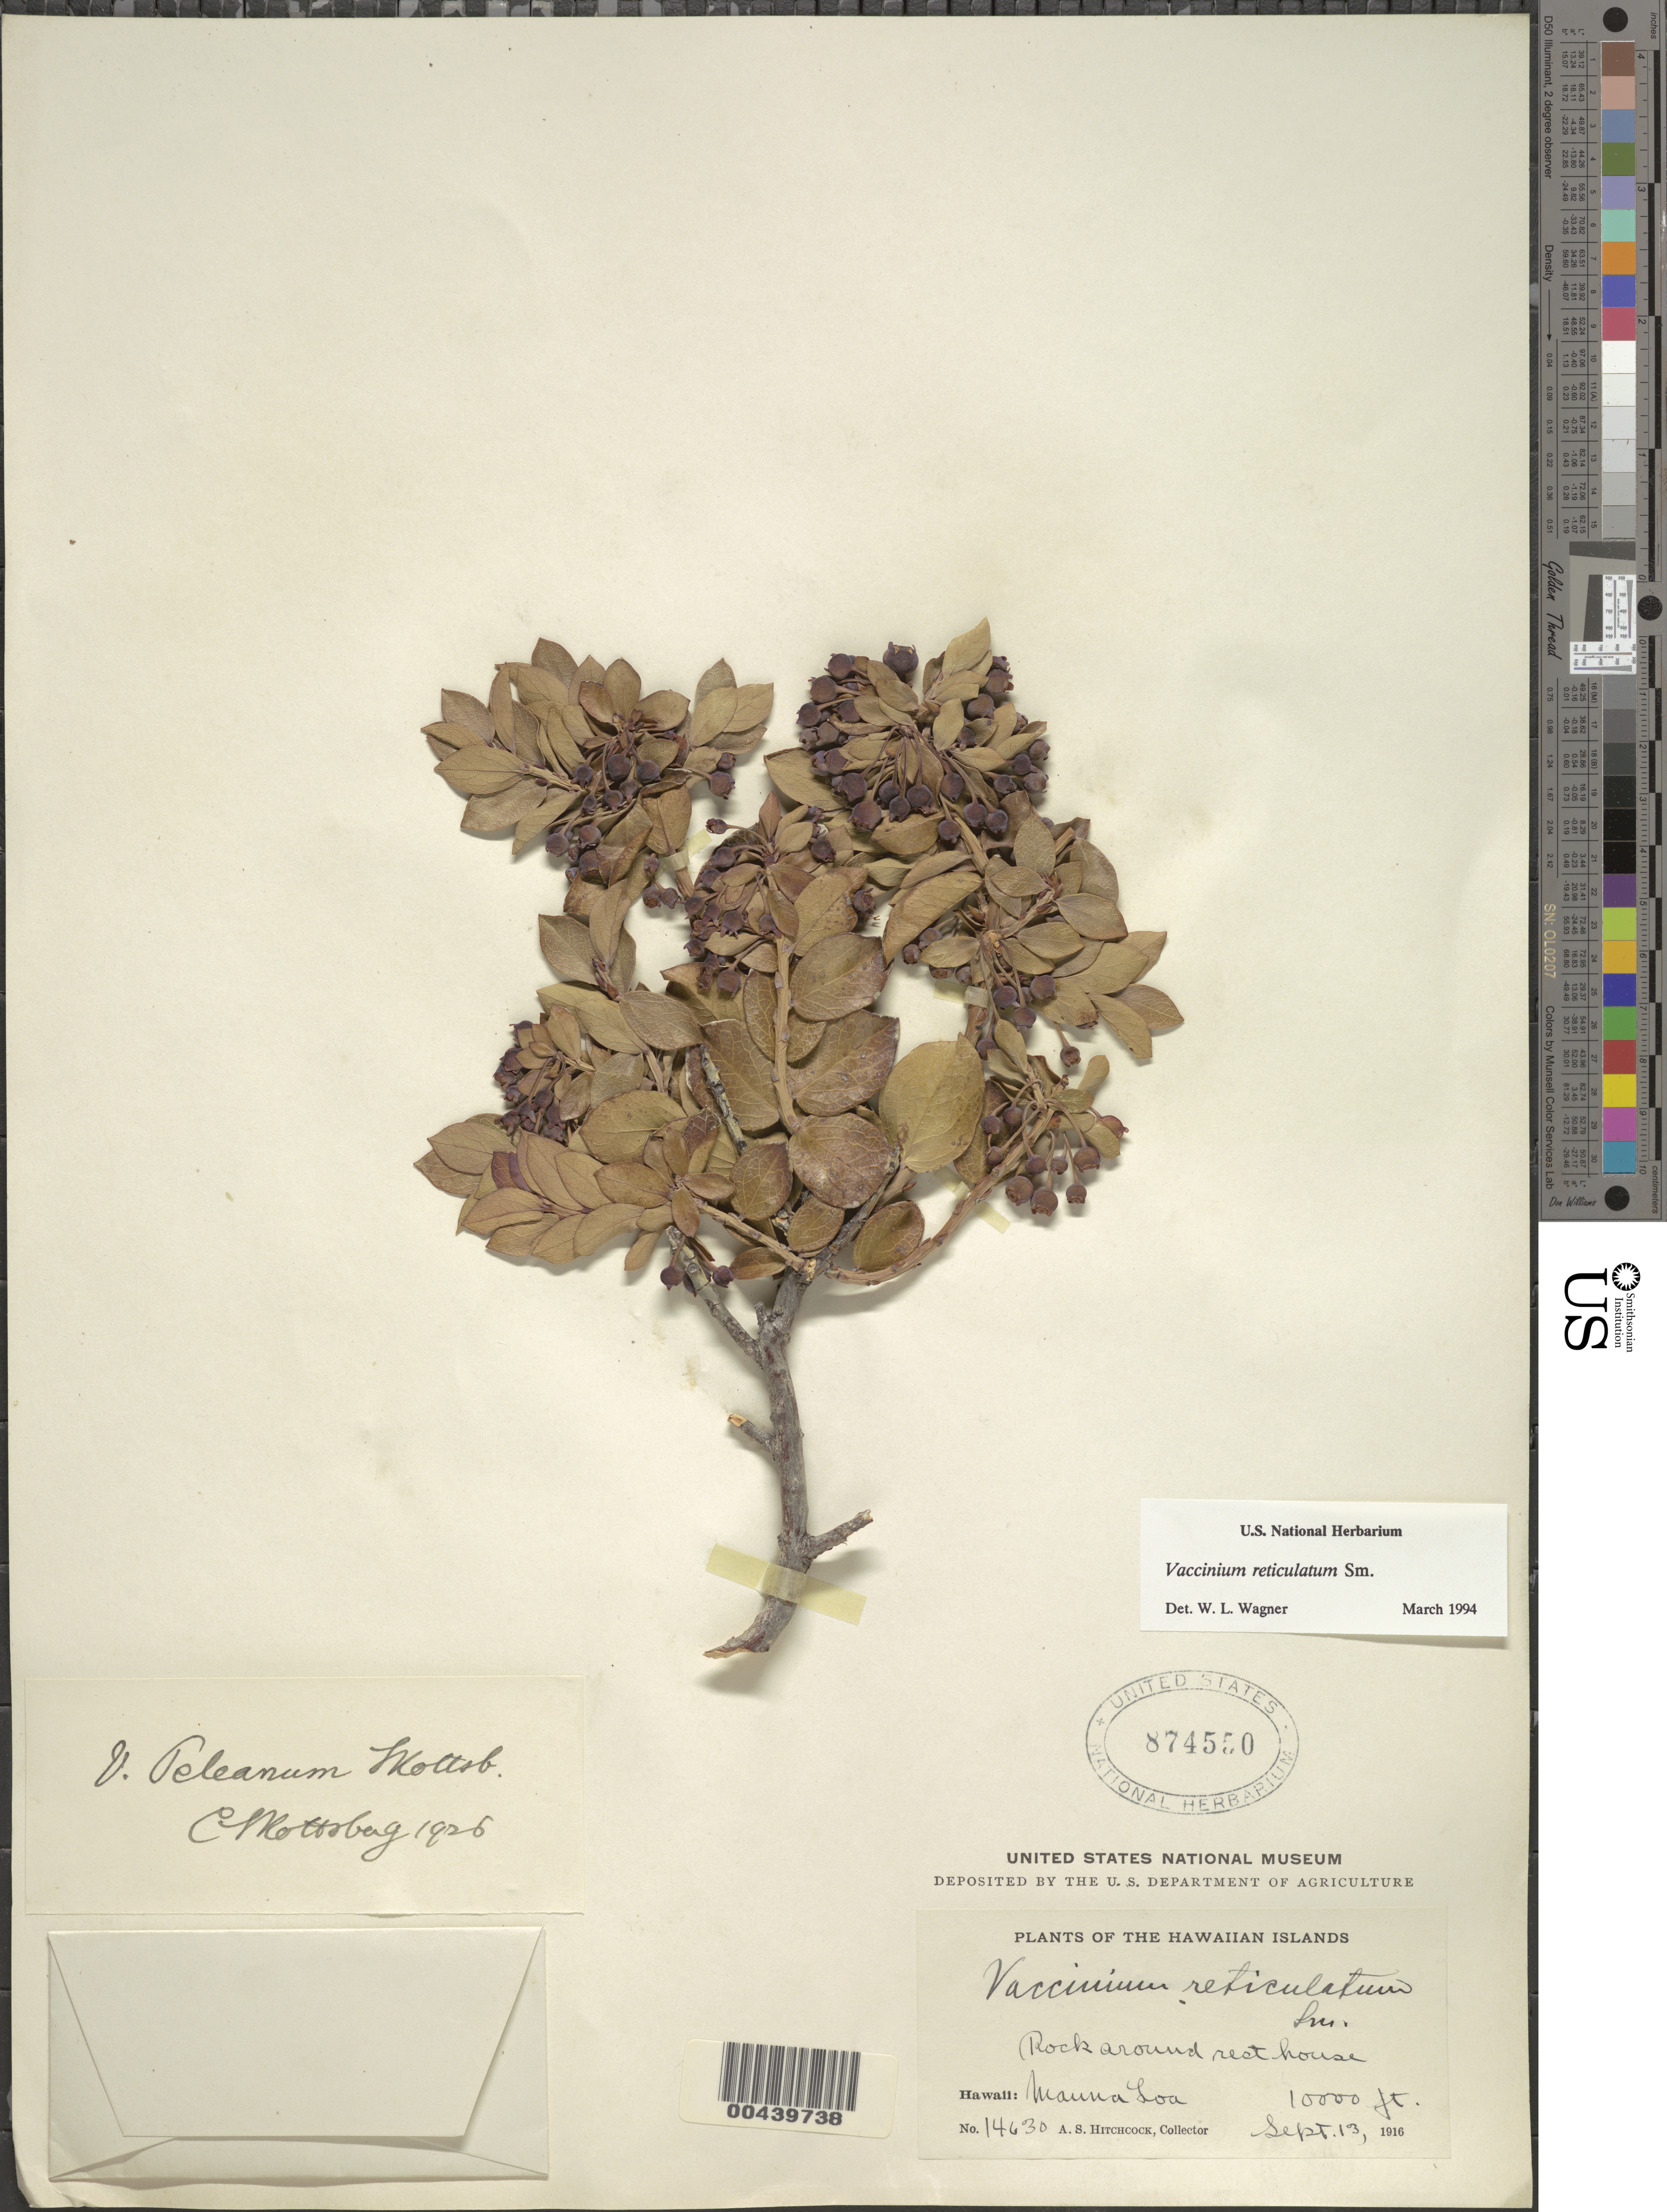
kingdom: Plantae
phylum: Tracheophyta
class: Magnoliopsida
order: Ericales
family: Ericaceae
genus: Vaccinium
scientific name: Vaccinium reticulatum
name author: Sm.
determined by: Wagner, W. L., (BOT), Smithsonian Institution - National Museum of Natural History (UNITED STATES)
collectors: A. S. Hitchcock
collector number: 14630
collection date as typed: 13 Sep 1916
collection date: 1916-09-13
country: United States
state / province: Hawaii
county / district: Hawaii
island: Hawaii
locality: Mauna Loa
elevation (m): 3048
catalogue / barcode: US 874550